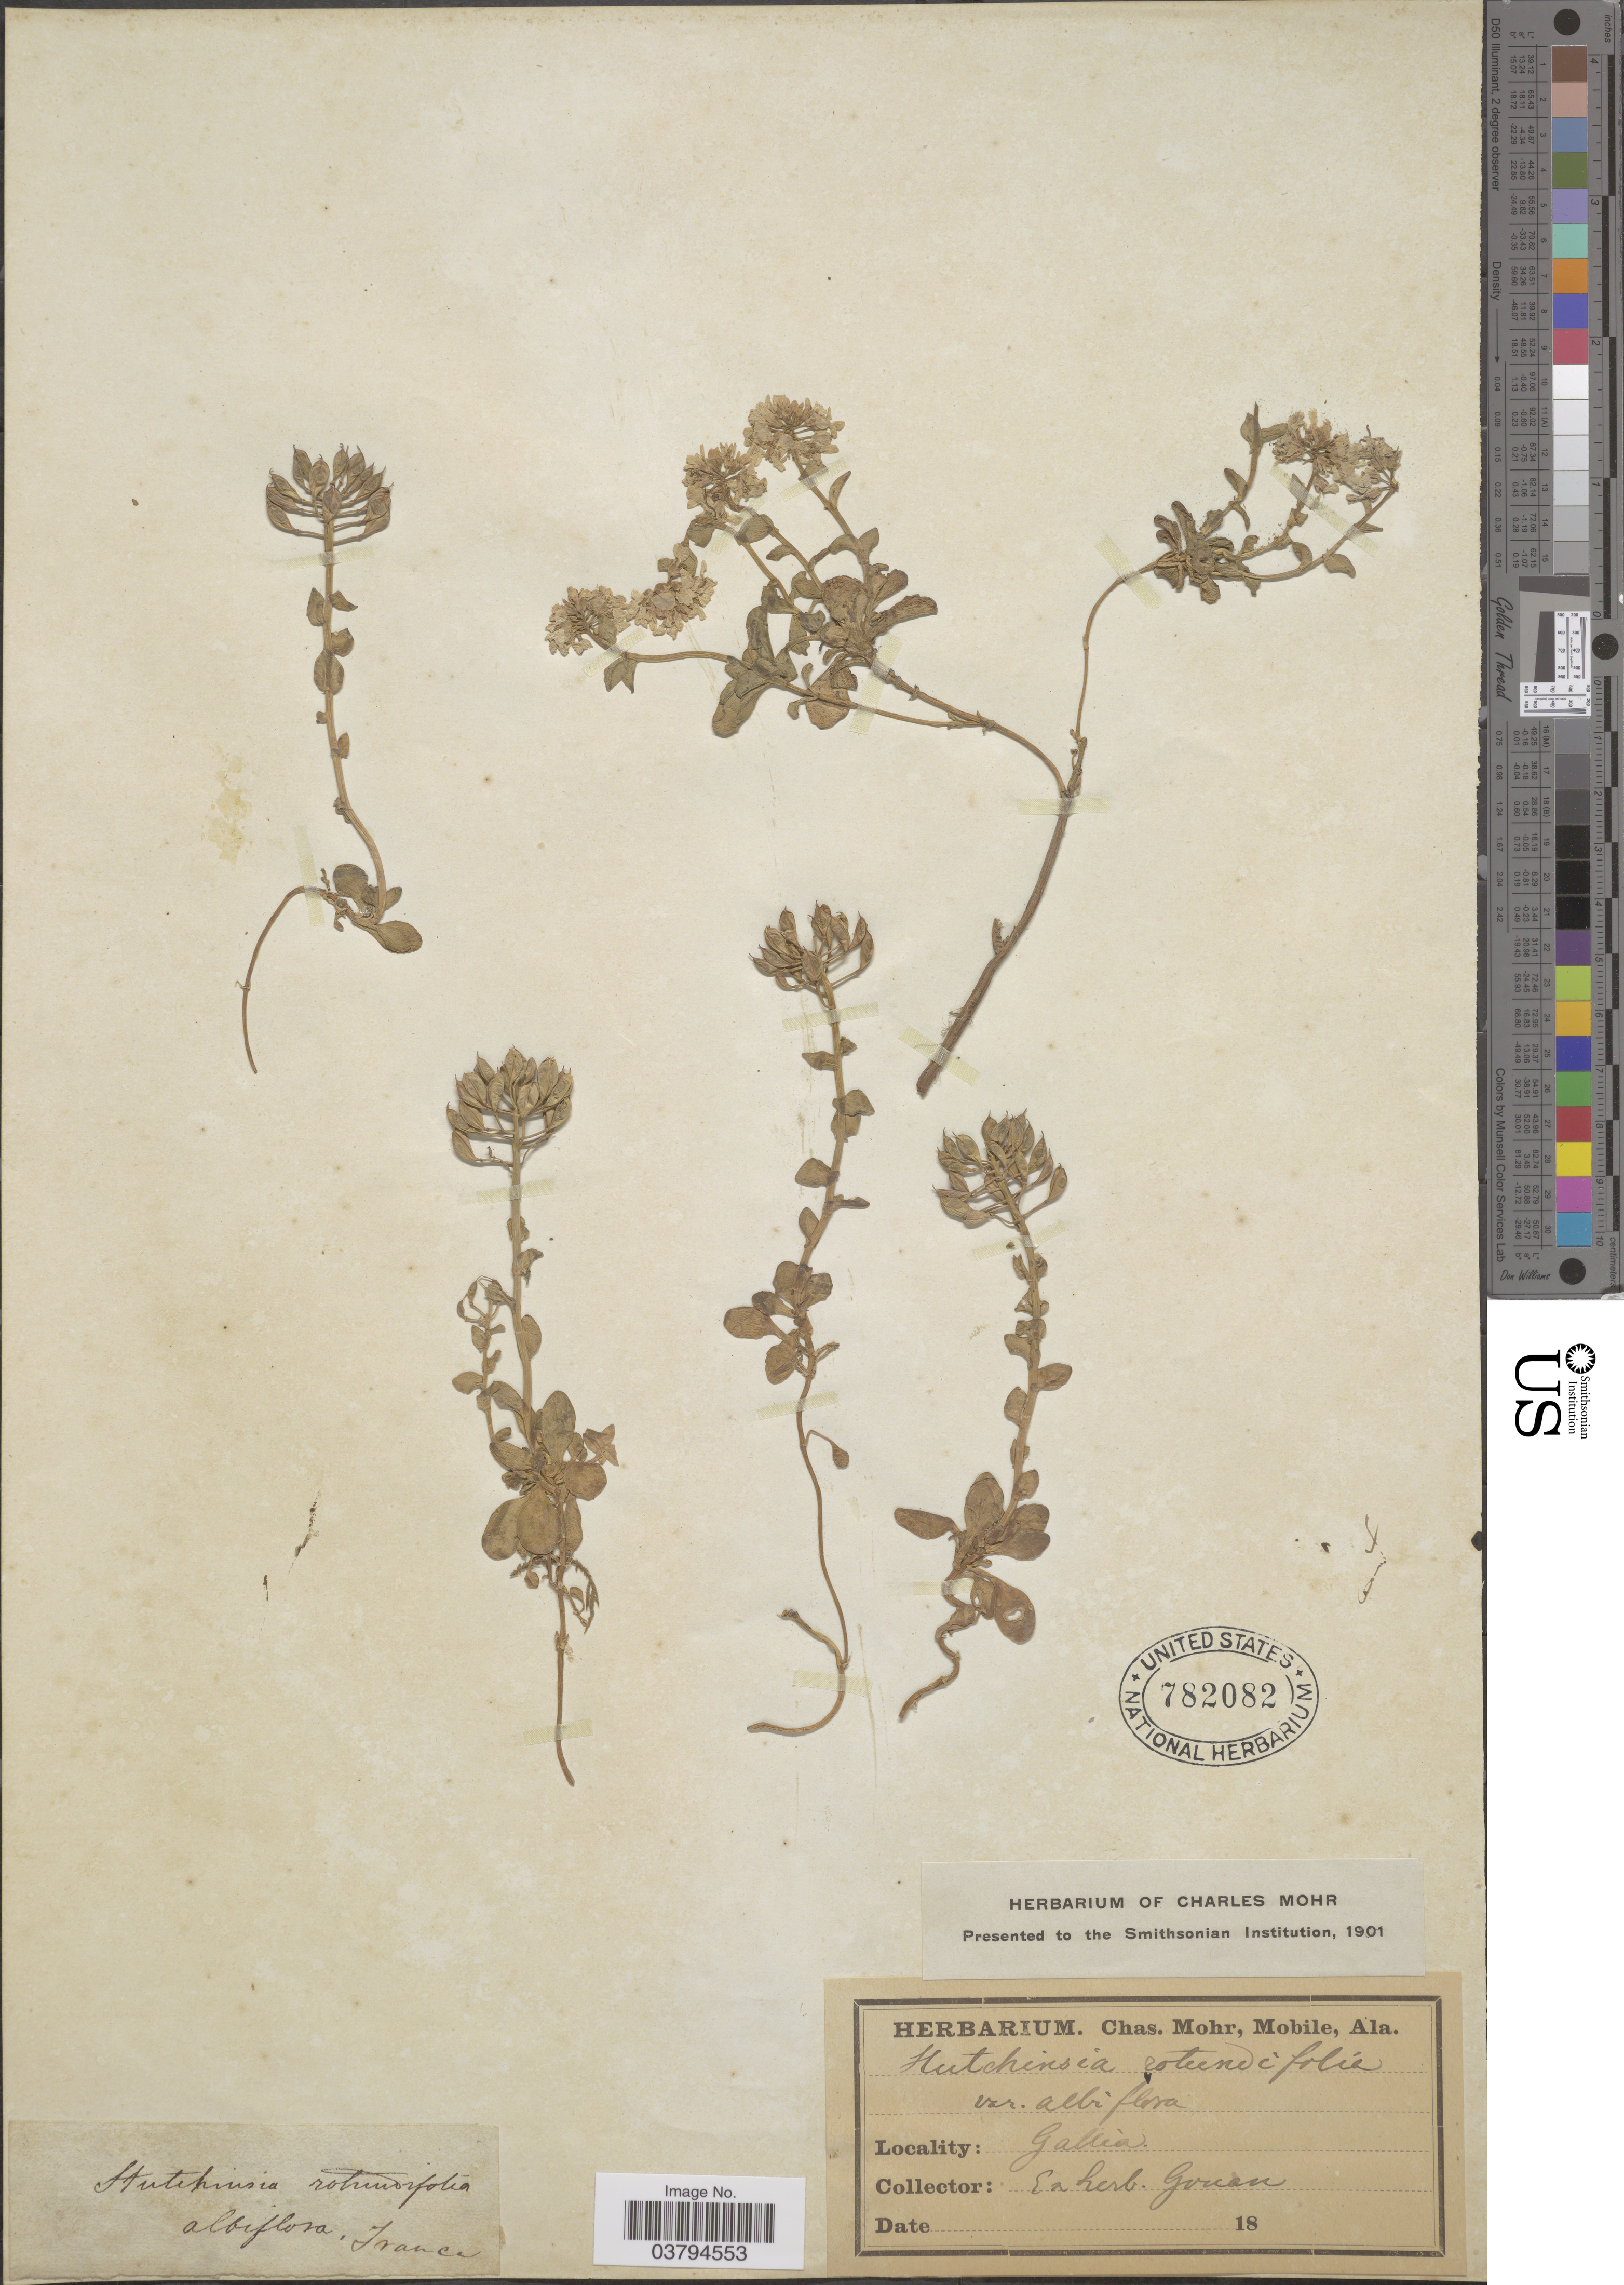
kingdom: Plantae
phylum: Tracheophyta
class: Magnoliopsida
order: Brassicales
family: Brassicaceae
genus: Hutchinsia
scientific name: Hutchinsia rotundifolia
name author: (L.) W.T. Aiton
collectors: ex herb. Gouan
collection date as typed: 18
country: France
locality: Gallia.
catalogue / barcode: US 782082